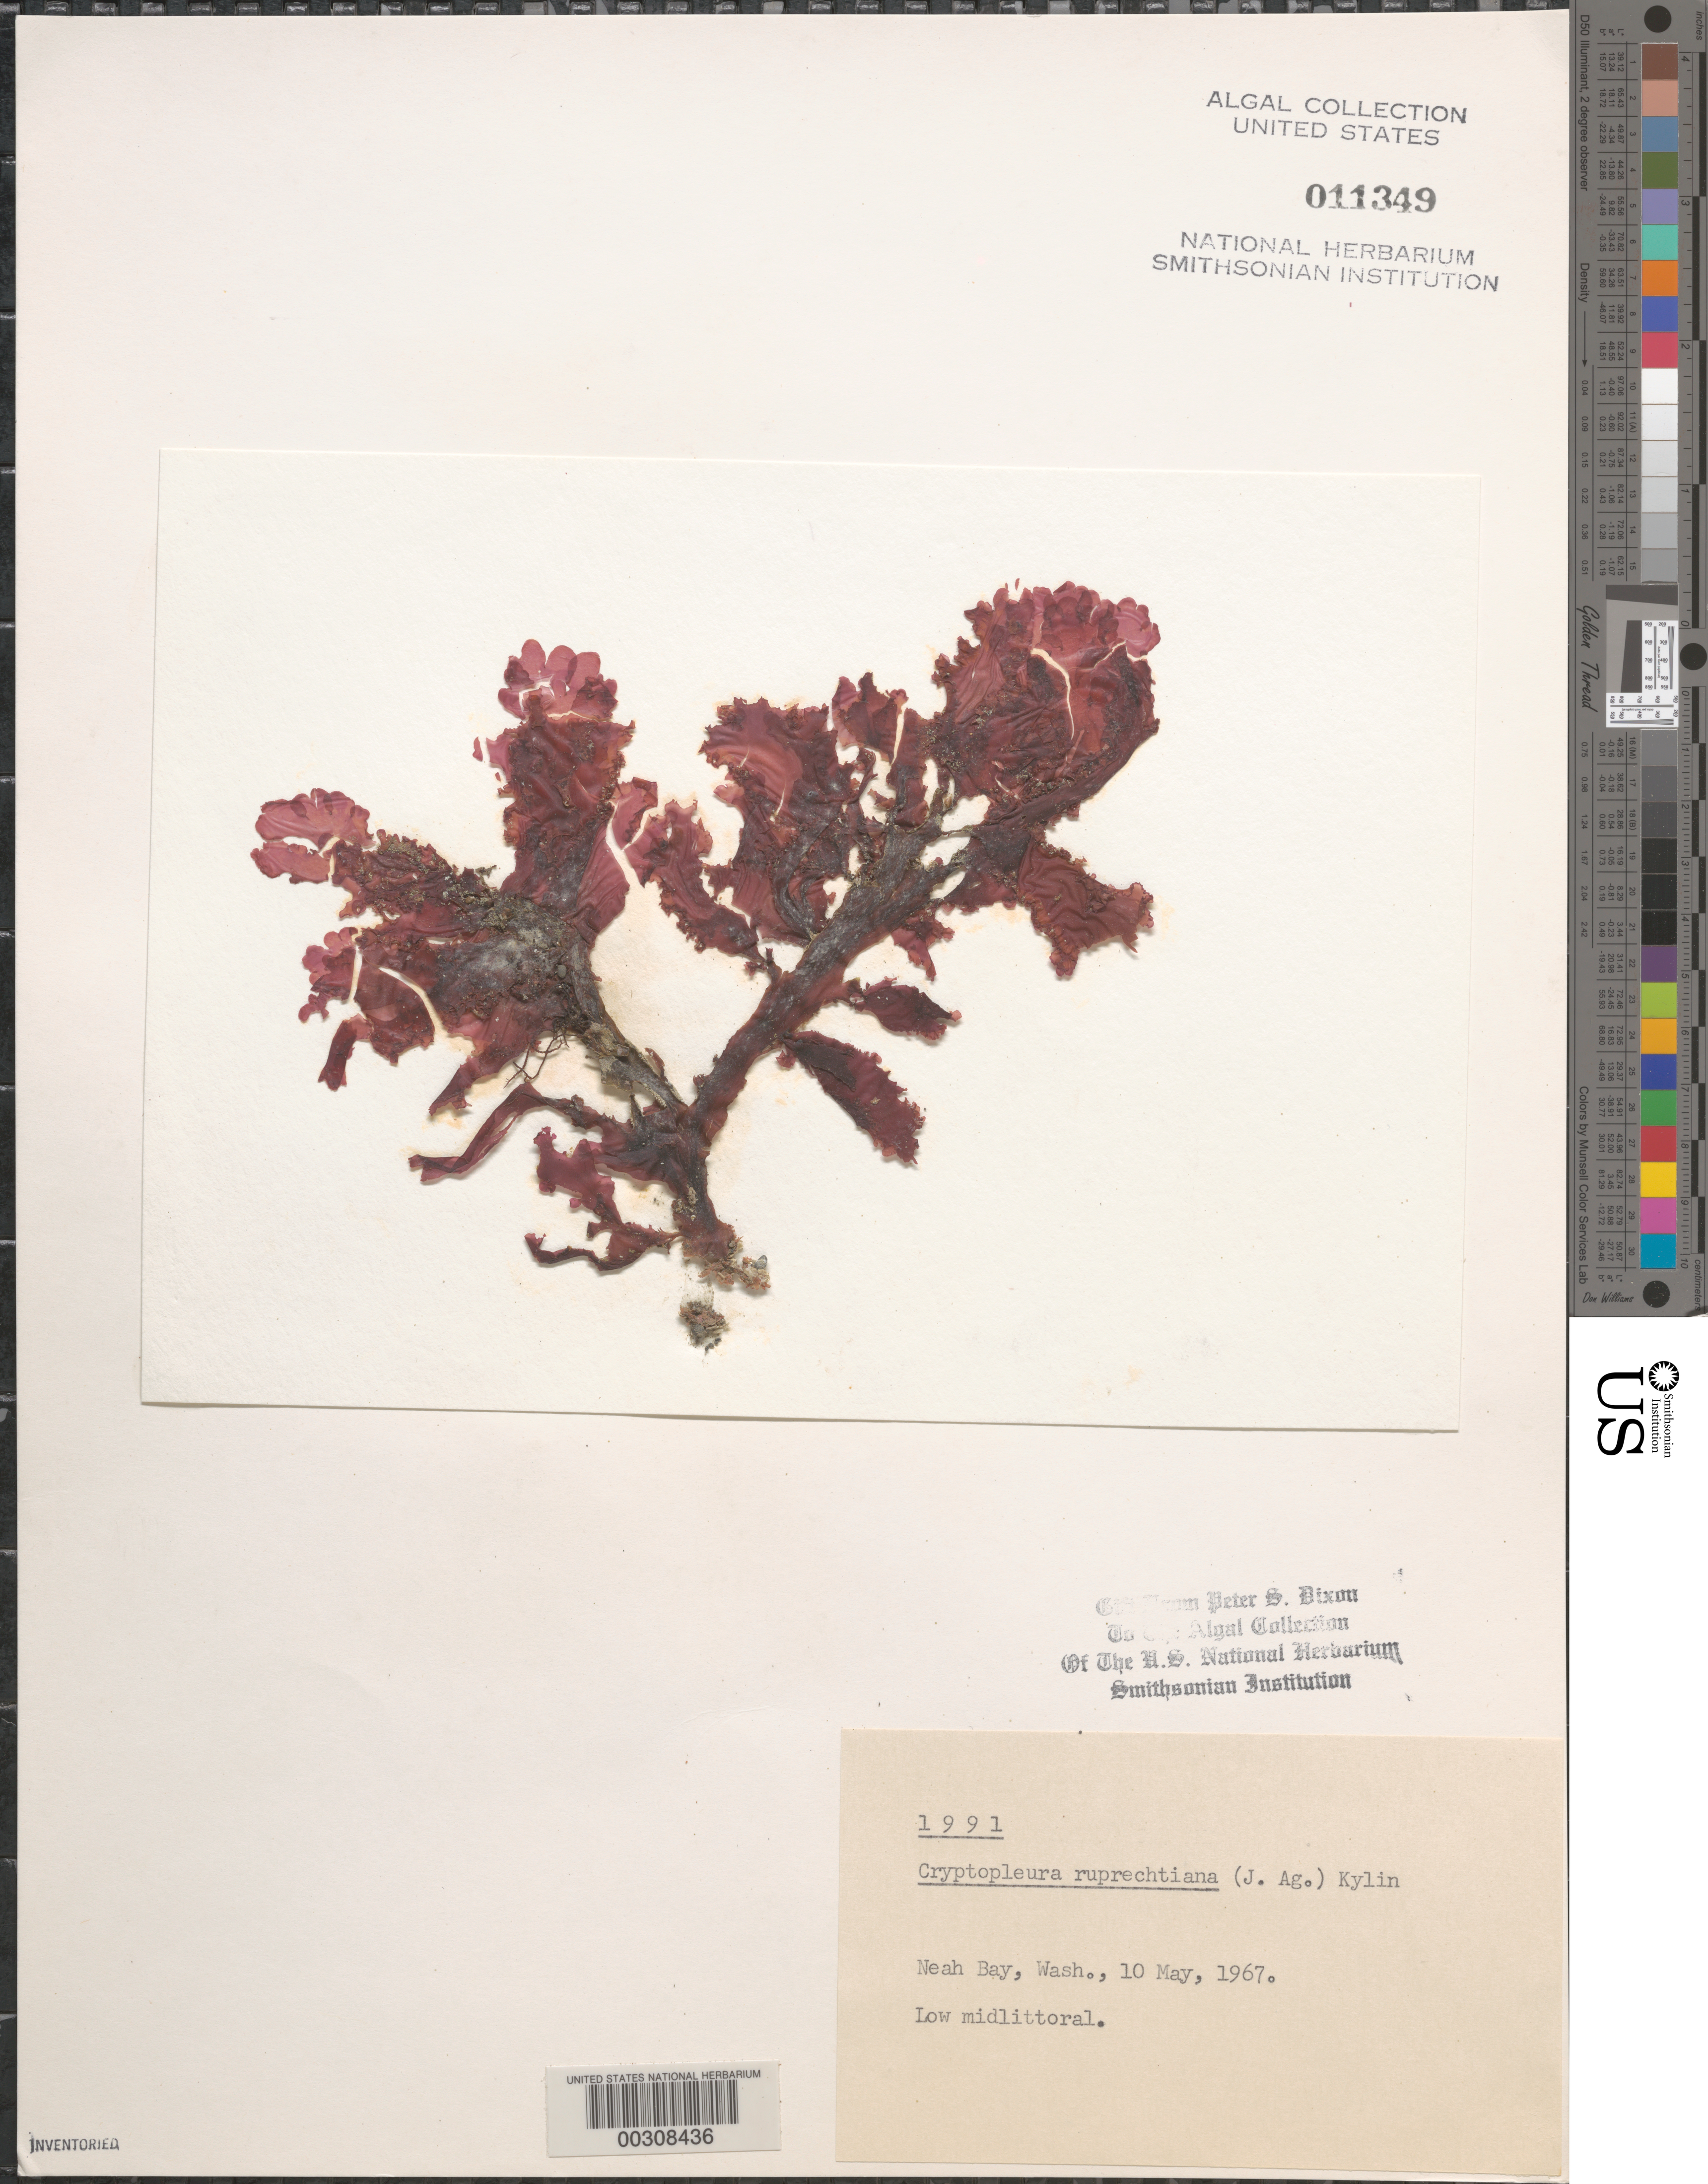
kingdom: Plantae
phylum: Rhodophyta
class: Florideophyceae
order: Ceramiales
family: Delesseriaceae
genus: Cryptopleura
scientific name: Cryptopleura ruprechtiana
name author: (J. Agardh) Kylin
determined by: Dixon, P. S.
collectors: P. S. Dixon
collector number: PSD 1991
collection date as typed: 10 May 1967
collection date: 1967-05-10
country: United States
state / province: Washington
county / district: Clallam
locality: Neah Bay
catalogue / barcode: US 11349